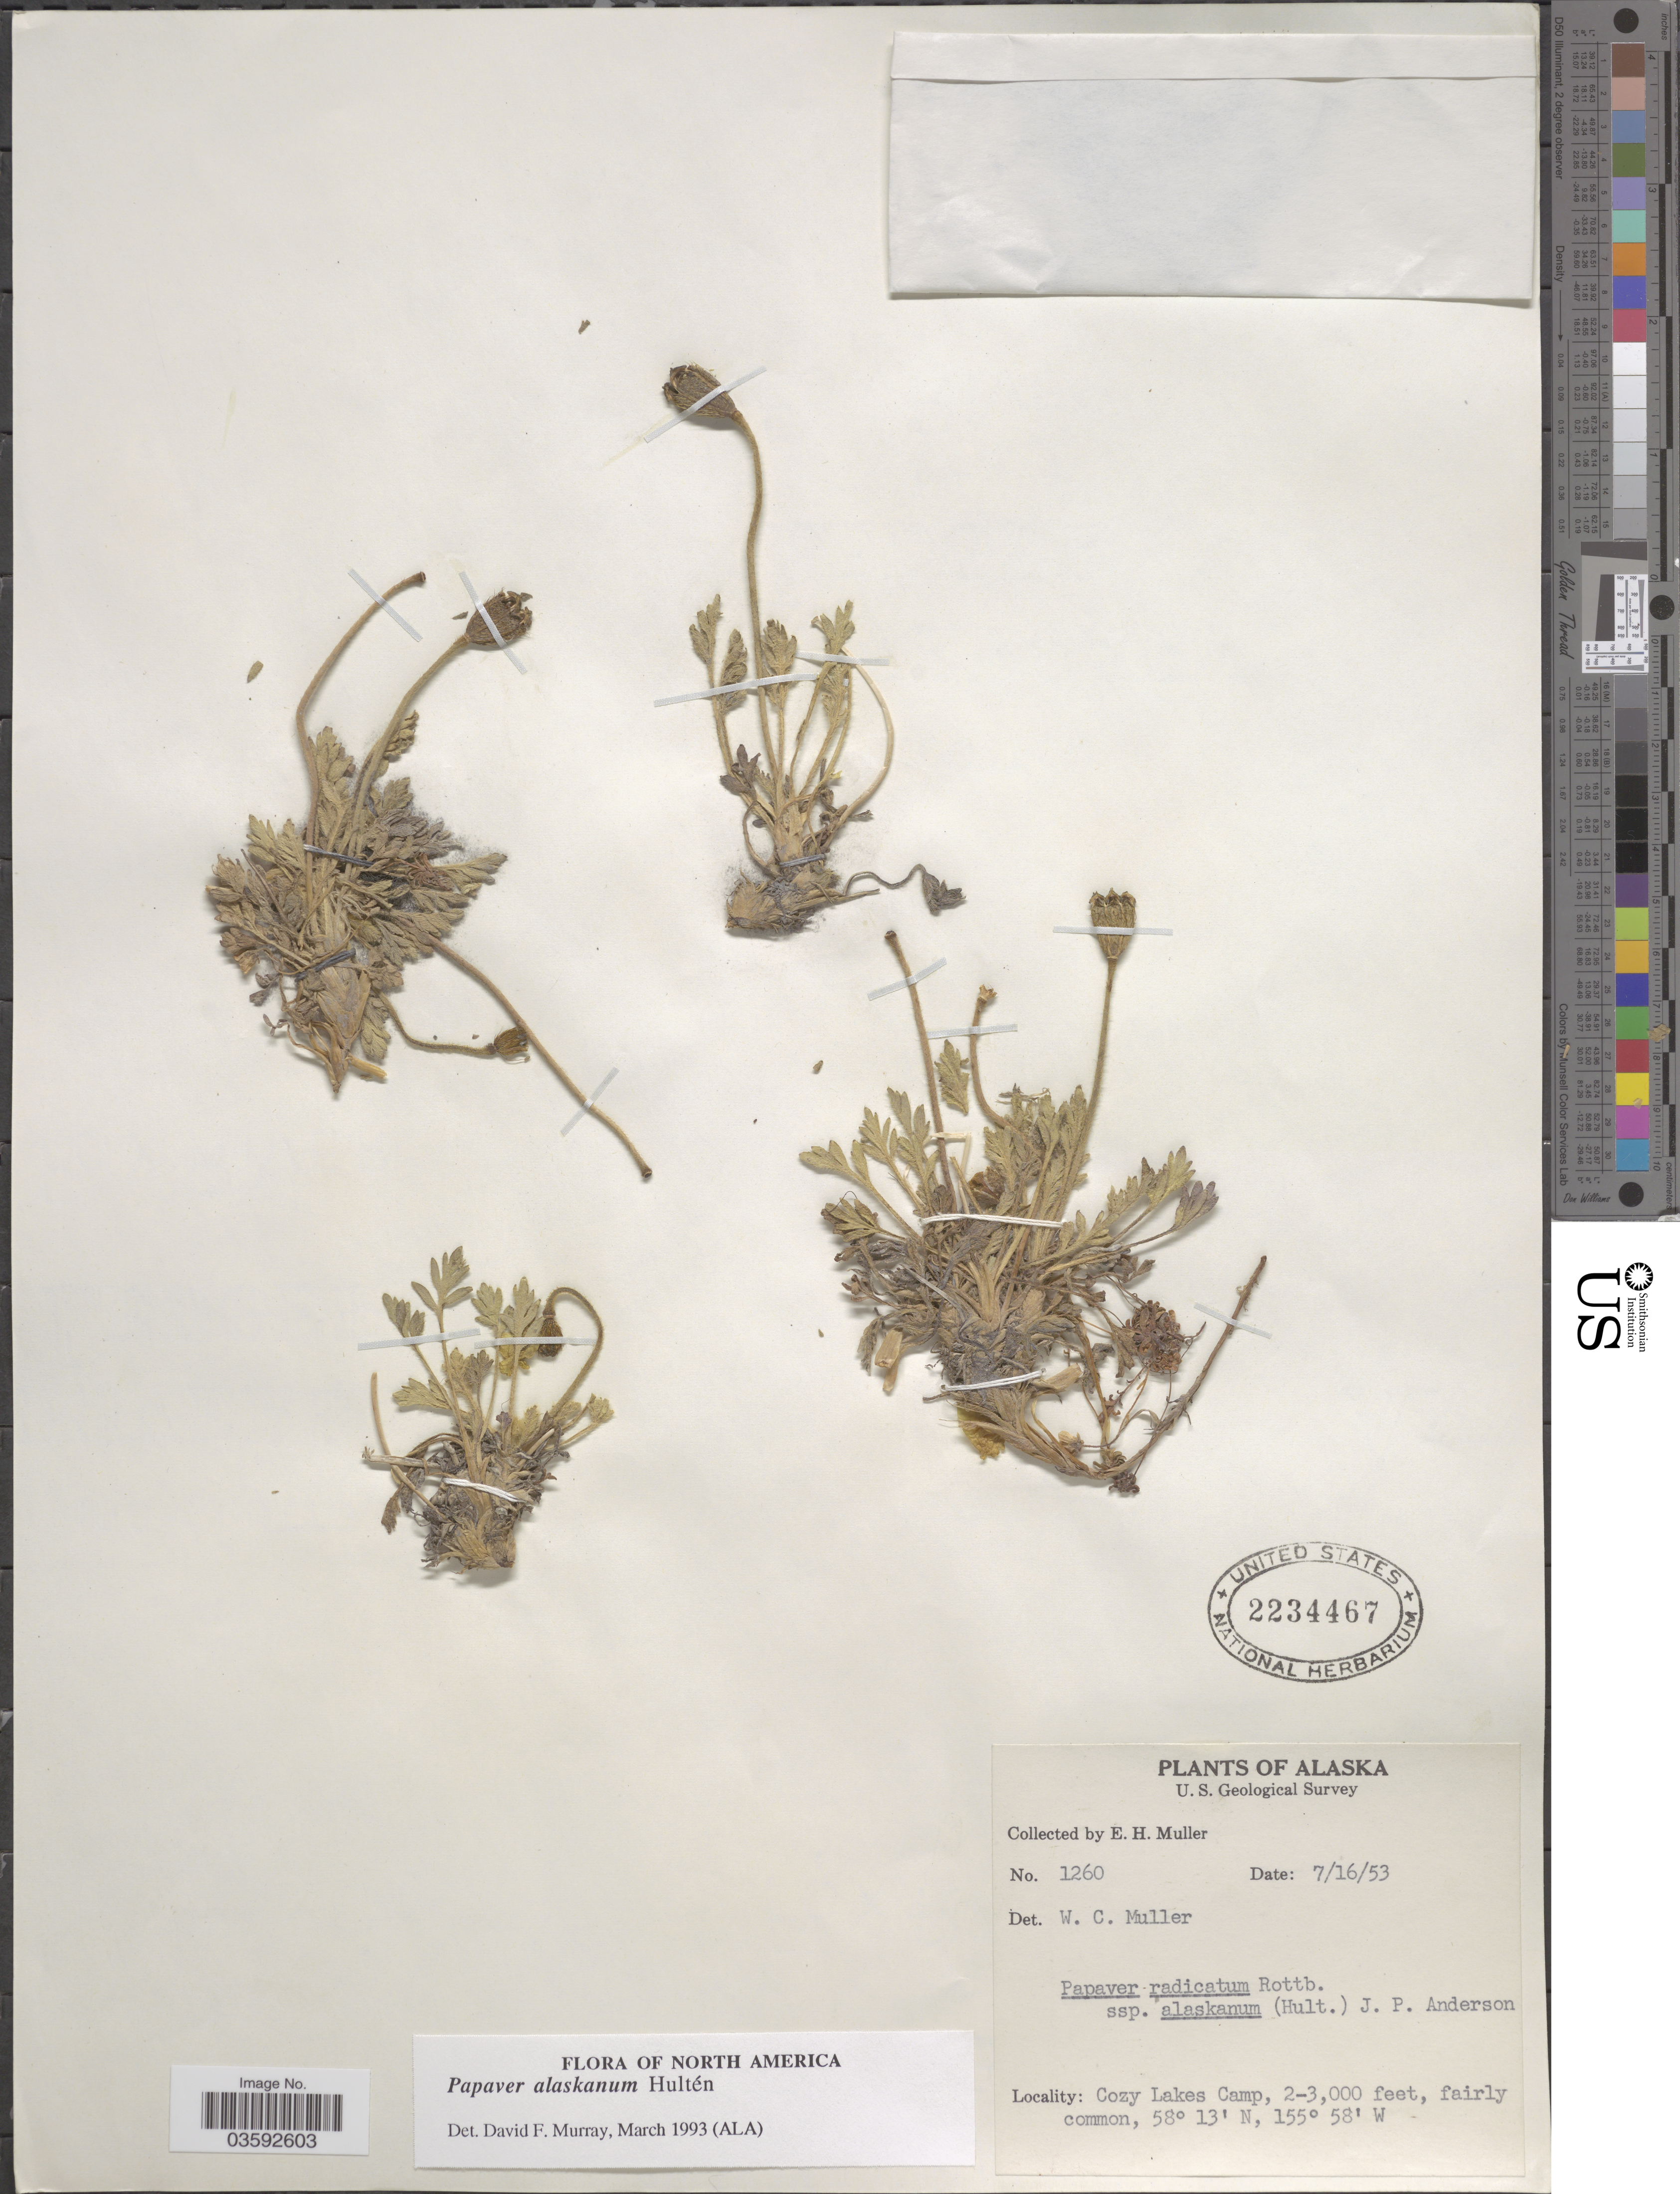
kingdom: Plantae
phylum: Tracheophyta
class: Magnoliopsida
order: Ranunculales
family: Papaveraceae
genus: Papaver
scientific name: Papaver alaskanum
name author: Hultén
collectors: E. H. Muller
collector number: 1260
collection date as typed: Transcribed d/m/y: 16/7/53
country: United States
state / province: Alaska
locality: Cozy Lakes Camp.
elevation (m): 610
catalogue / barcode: US 2234467